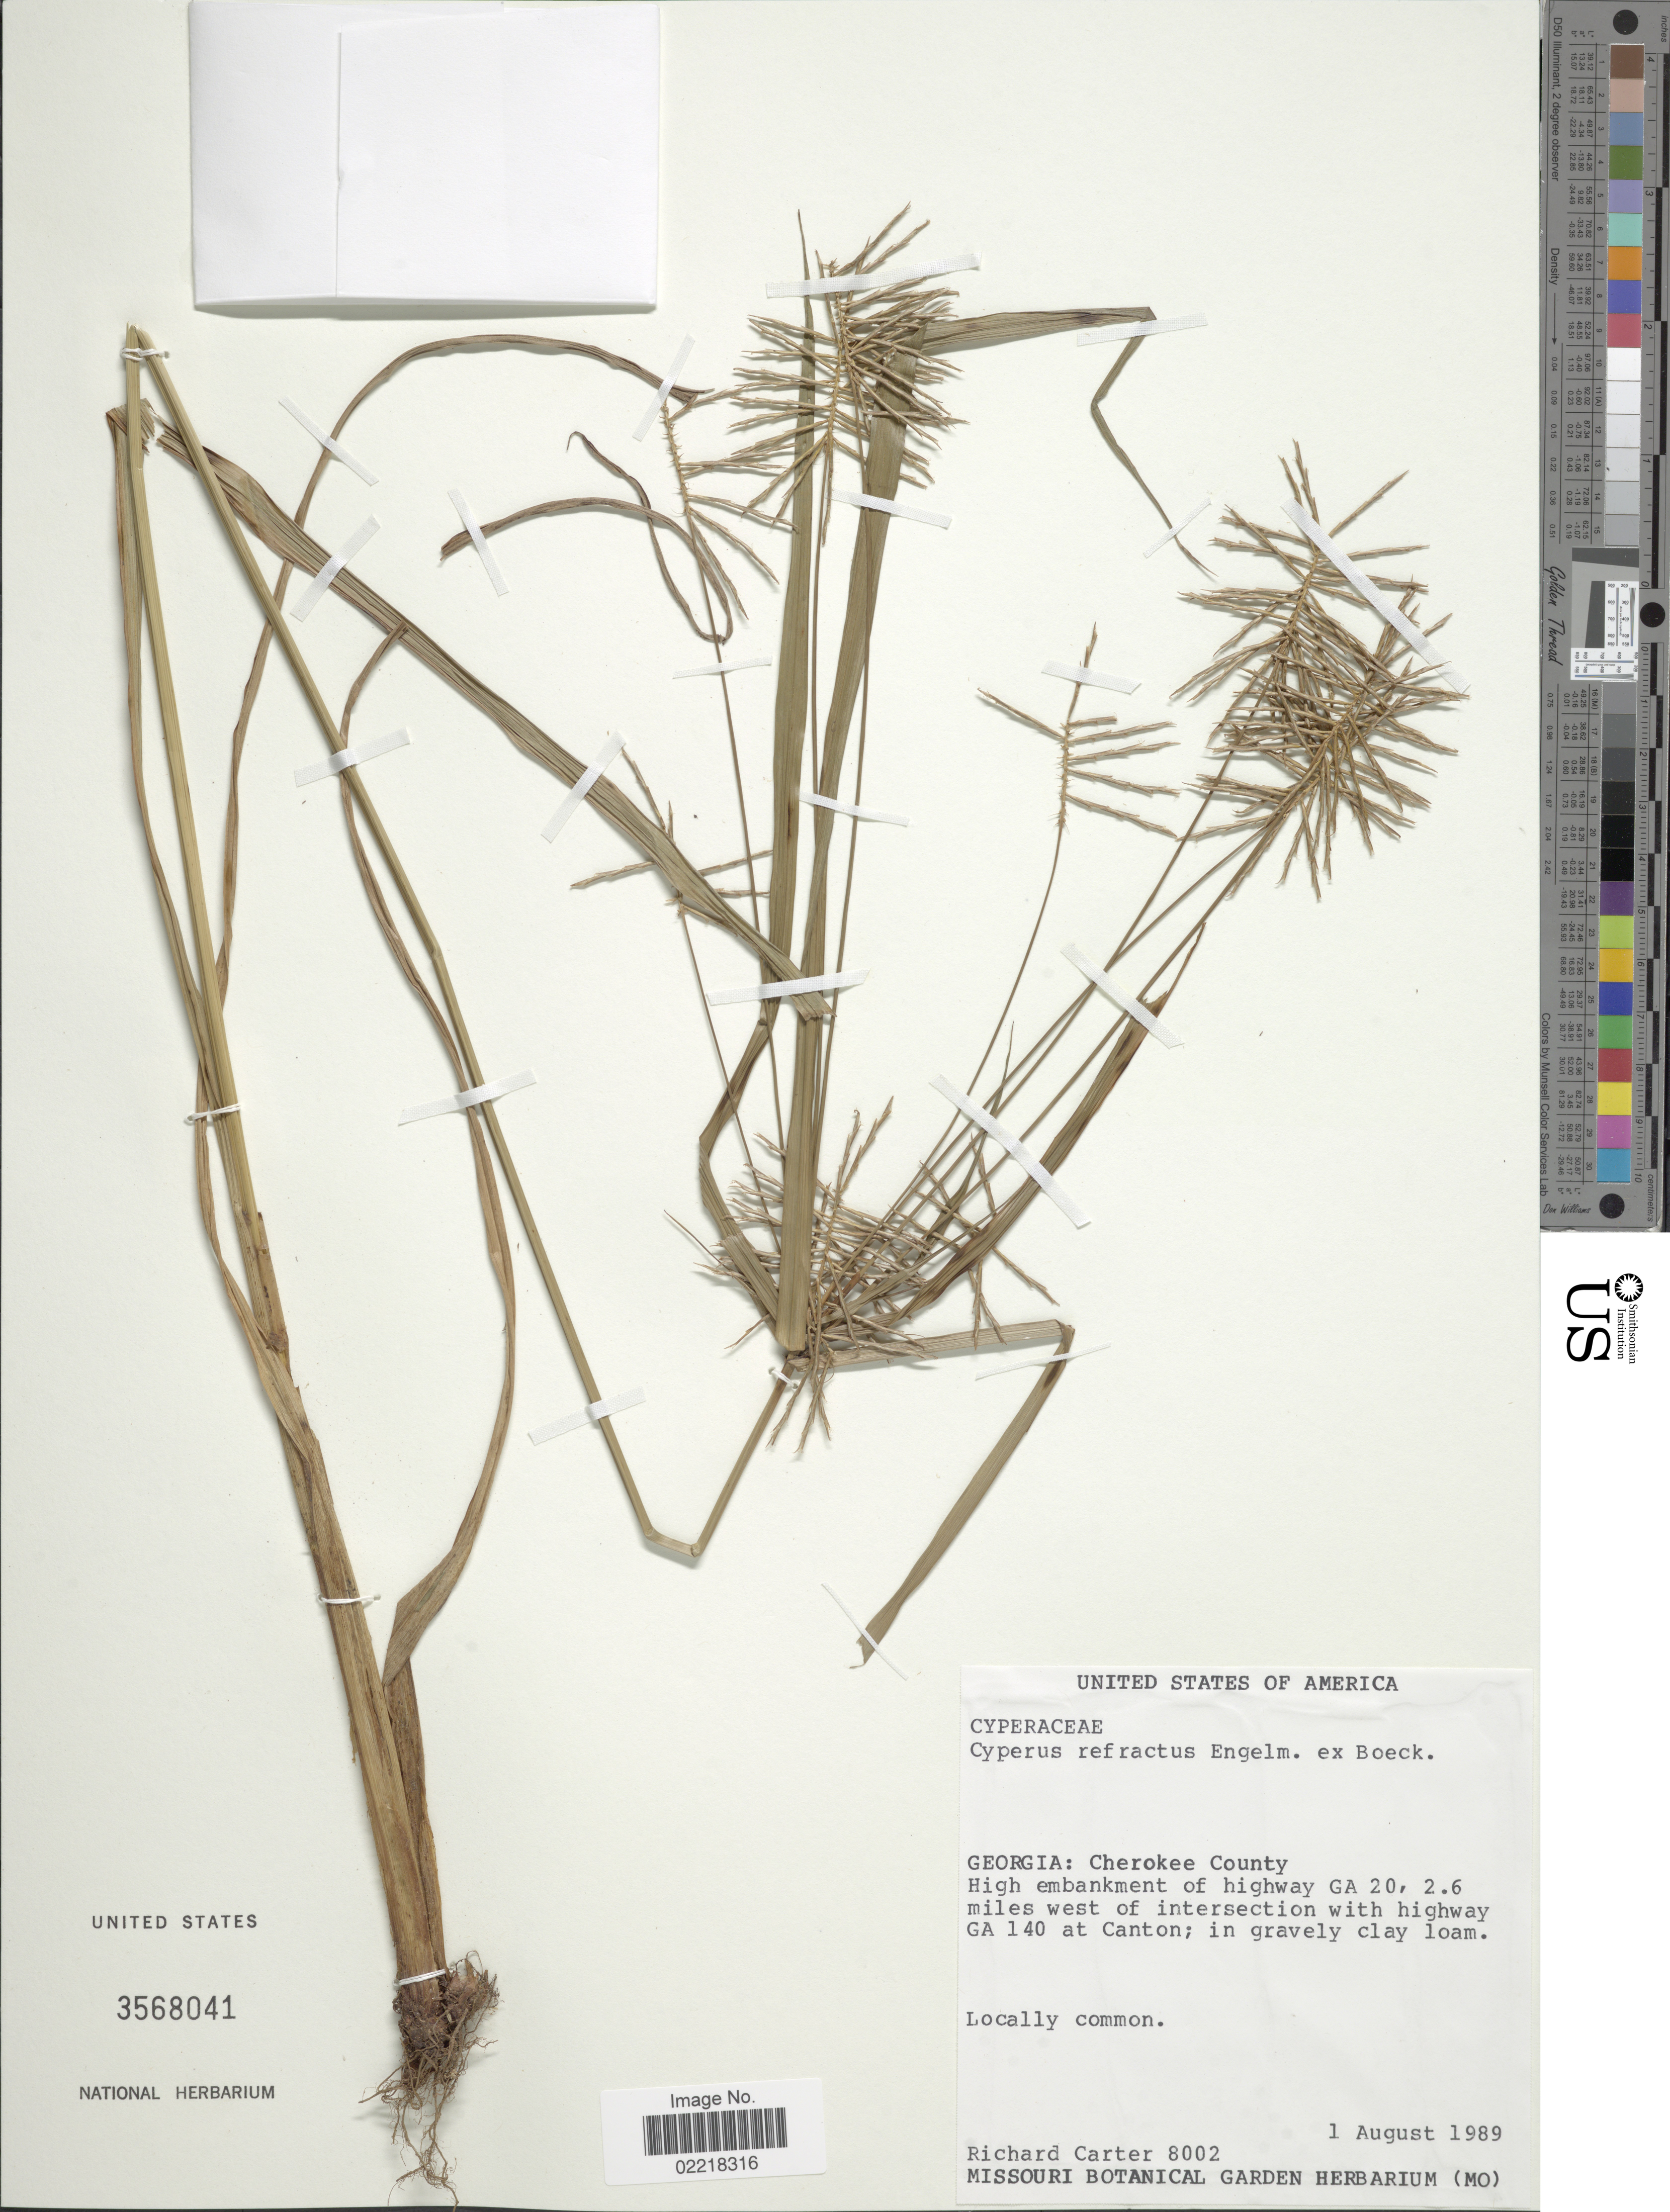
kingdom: Plantae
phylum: Tracheophyta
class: Liliopsida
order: Poales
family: Cyperaceae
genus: Cyperus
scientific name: Cyperus refractus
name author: Engelm. ex Boeckeler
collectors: R. Carter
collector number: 8002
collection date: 1989-08-01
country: United States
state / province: Georgia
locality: Cherokee County, High embankment of highway GA 20, 2.6 miles west of intersection with highway GA 140 at Canton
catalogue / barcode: US 3568041